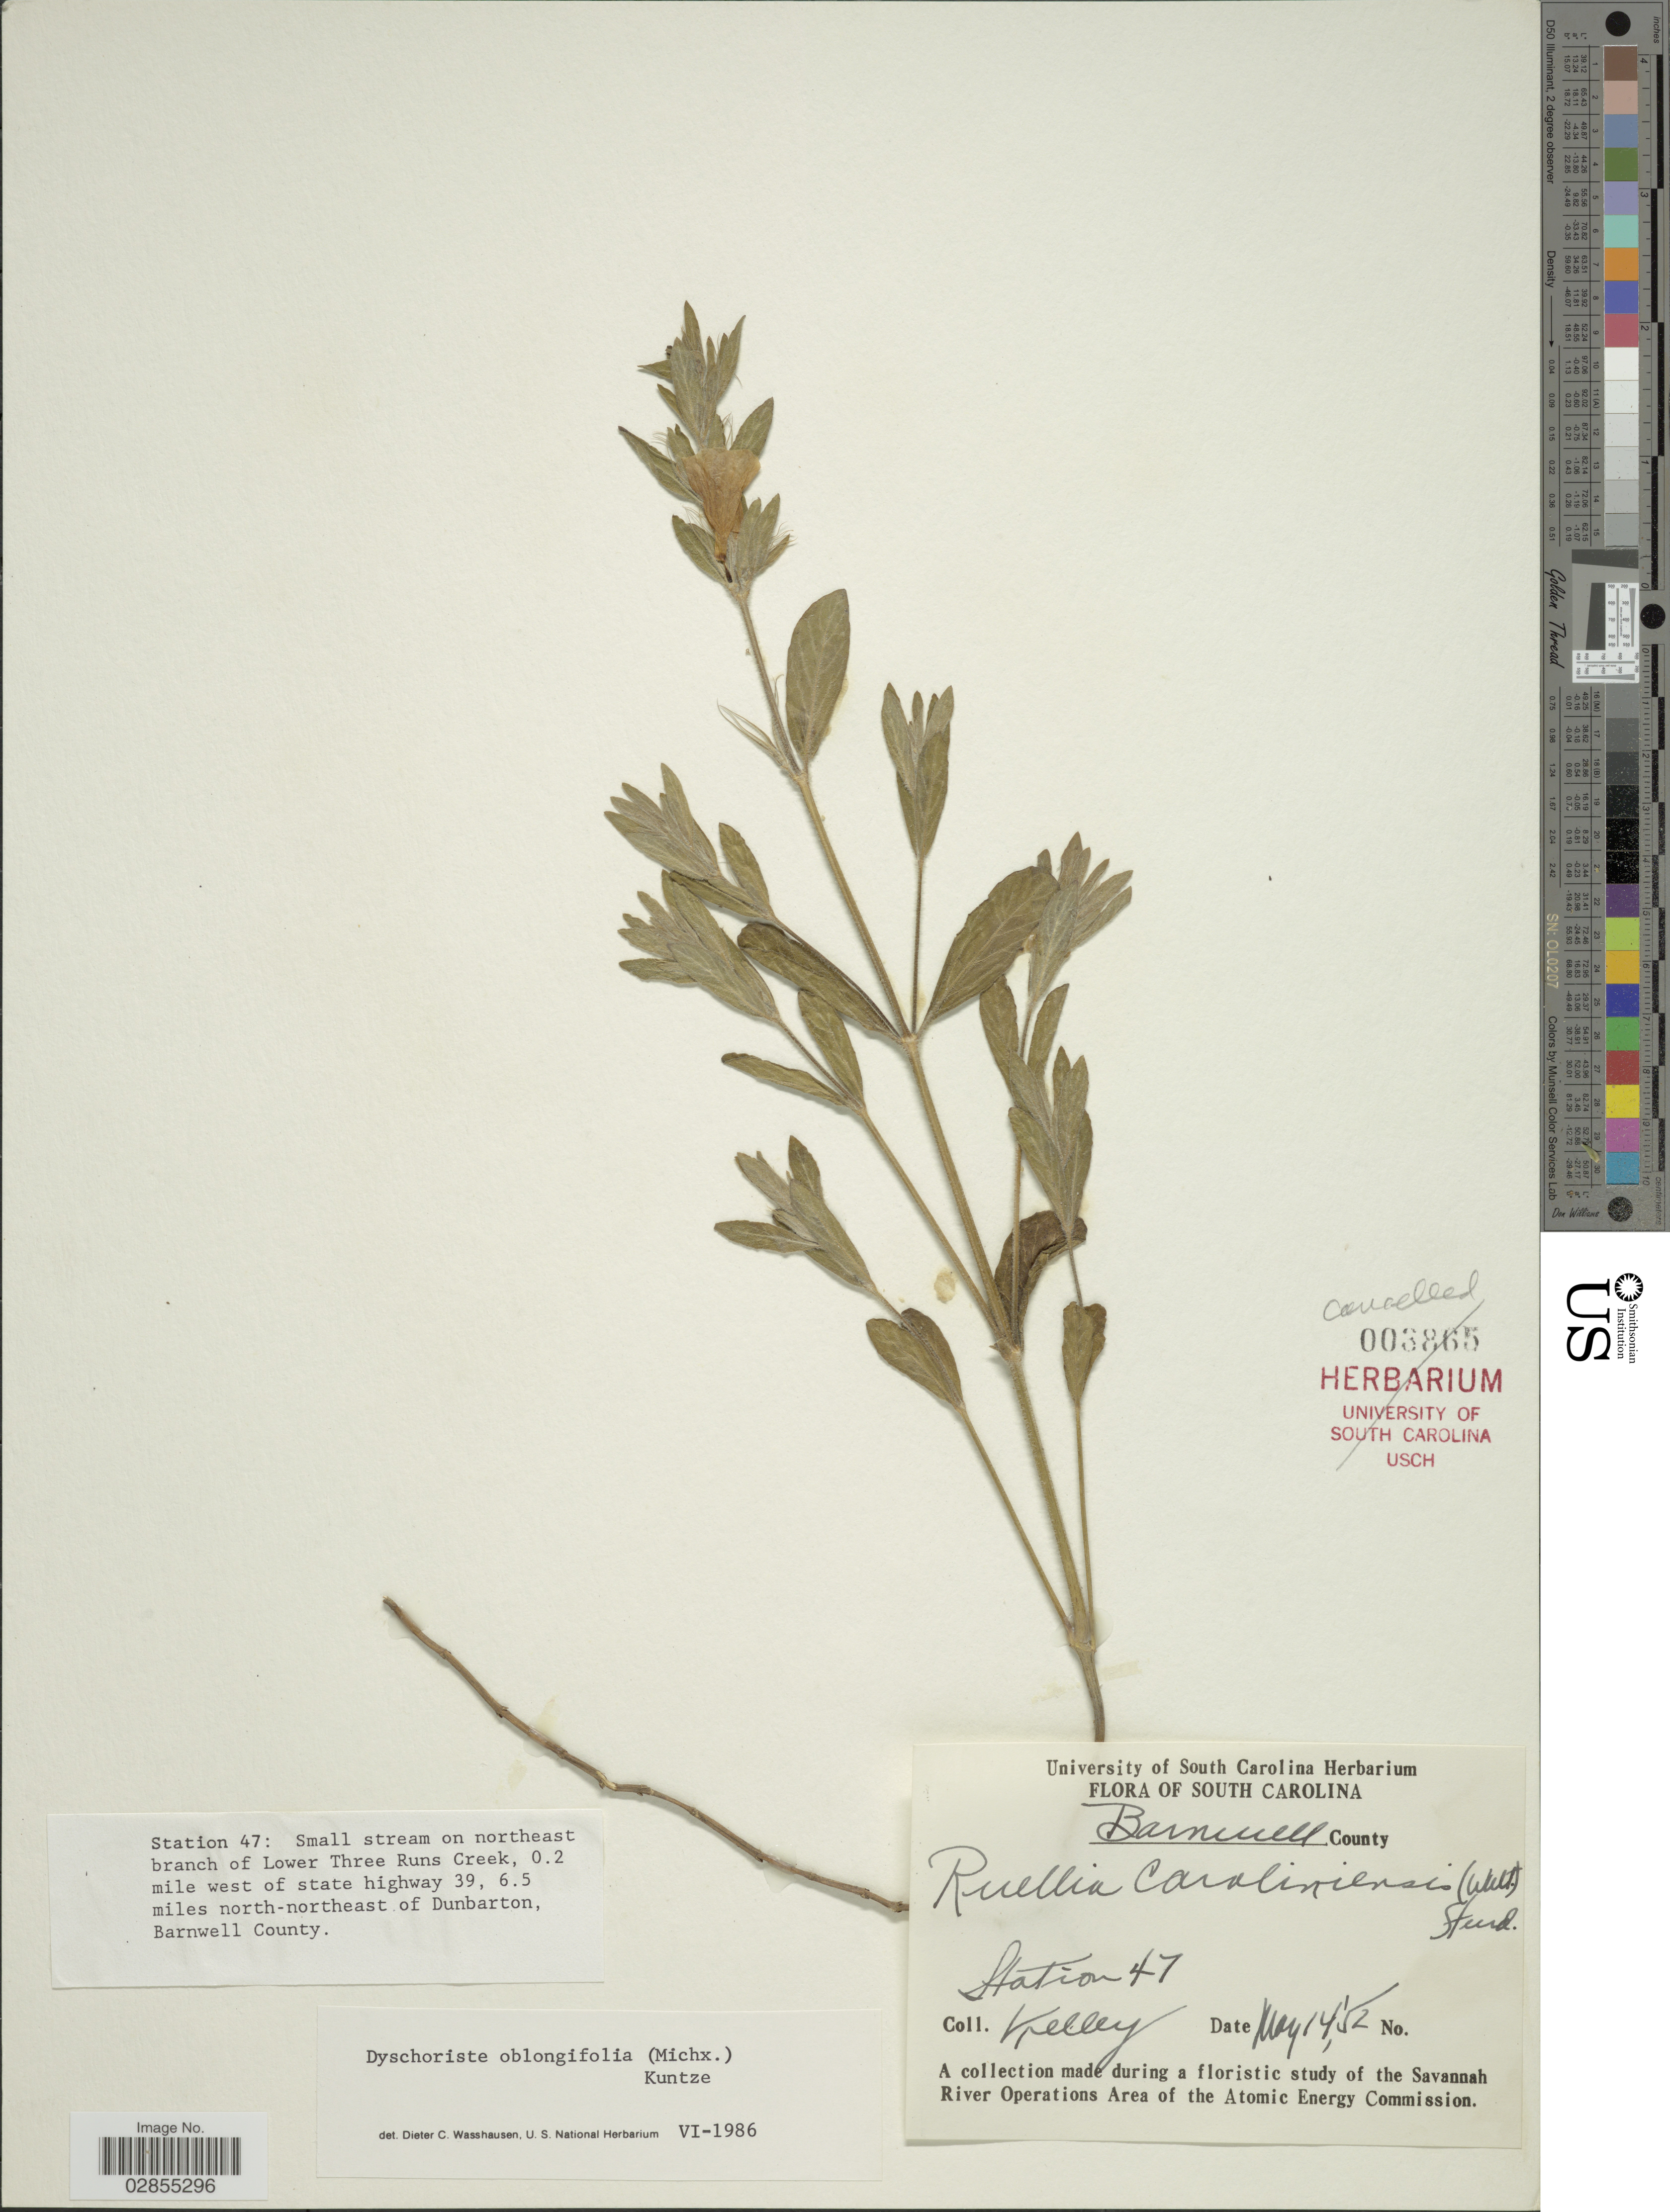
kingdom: Plantae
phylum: Tracheophyta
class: Magnoliopsida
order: Lamiales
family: Acanthaceae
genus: Dyschoriste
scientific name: Dyschoriste oblongifolia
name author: (Michx.) Kuntze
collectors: Kelley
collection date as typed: Transcribed d/m/y: 14/5/52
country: United States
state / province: South Carolina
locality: Barnwell County. Station 47: Small stream on northeast branch of Lower Three Runs Creek, 0.2 mile west of state highway 39, 6.5 miles north-northeast of Dunbarton.